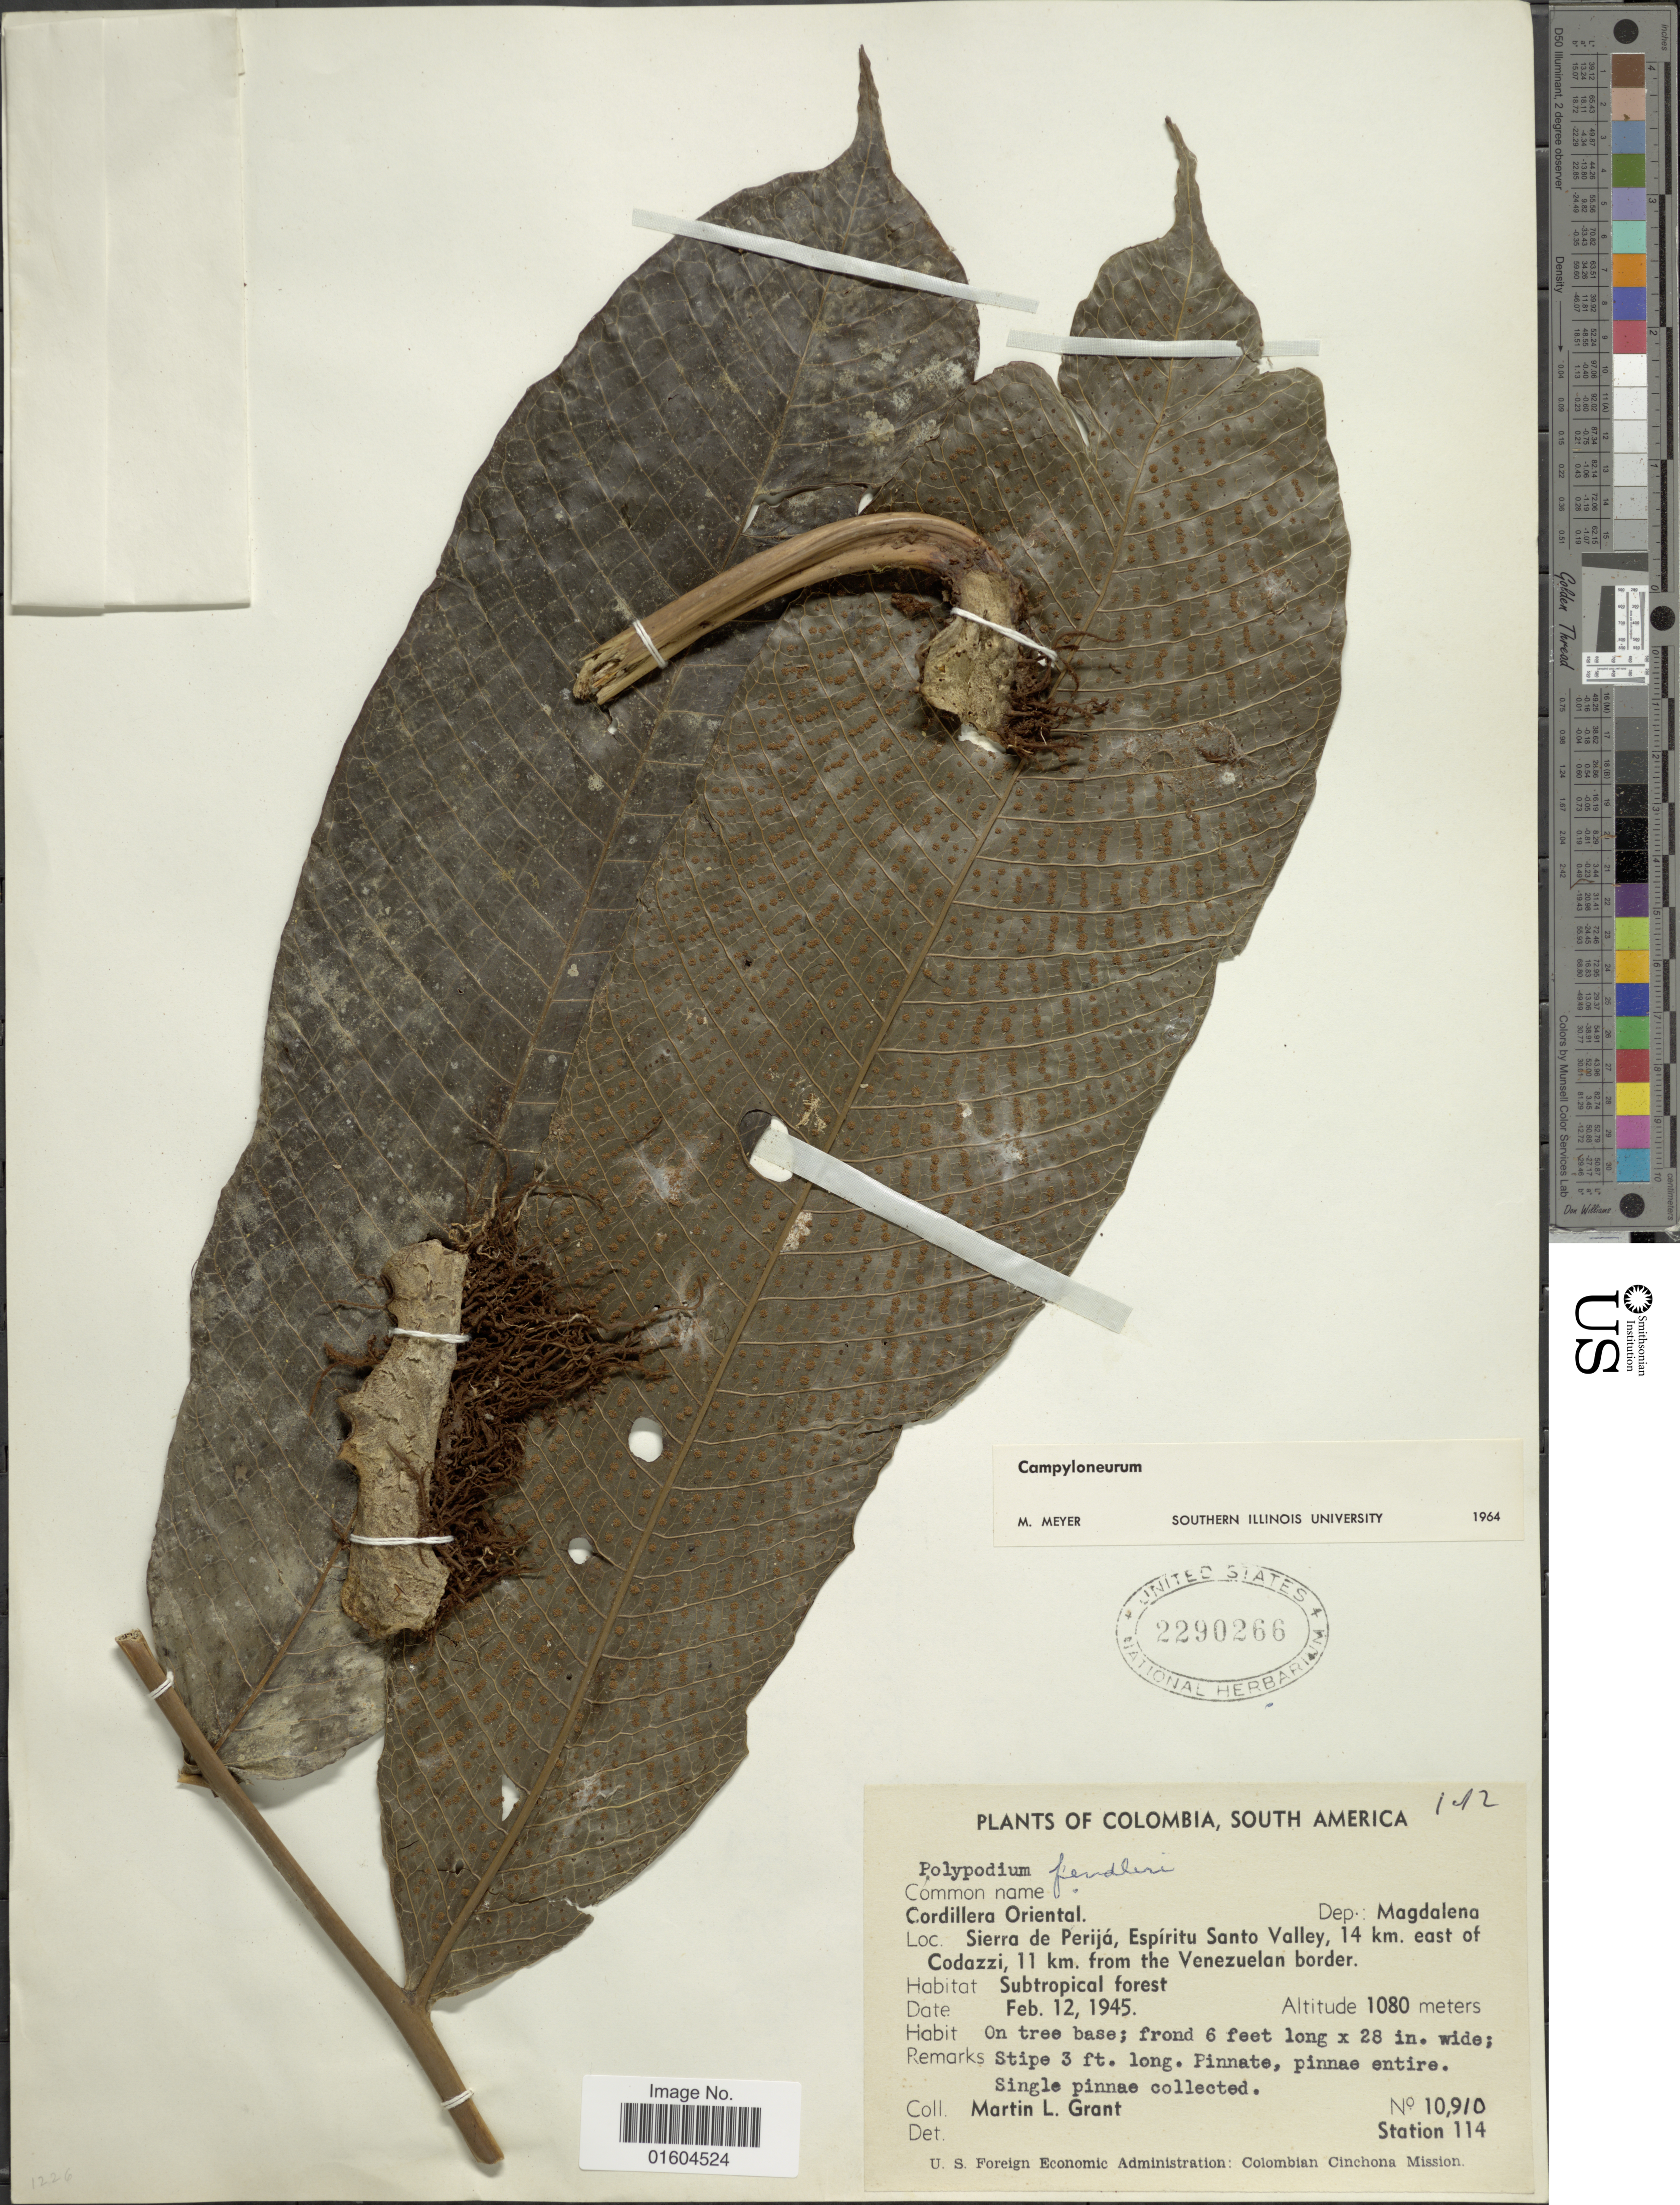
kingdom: Plantae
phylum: Tracheophyta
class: Polypodiopsida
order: Polypodiales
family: Polypodiaceae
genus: Campyloneurum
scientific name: Campyloneurum magnificum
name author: T. Moore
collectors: M. L. Grant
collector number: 10910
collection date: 1945-02-12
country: Colombia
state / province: Magdalena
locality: Colombia, South America, Cordillera Oriental, Dep. Magdalena, Sierra de Perija, Espiritu Santo Valley, 14 km. east of Codazzi, 11 km. from the Venezuelan border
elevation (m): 1080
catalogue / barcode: US 2290266